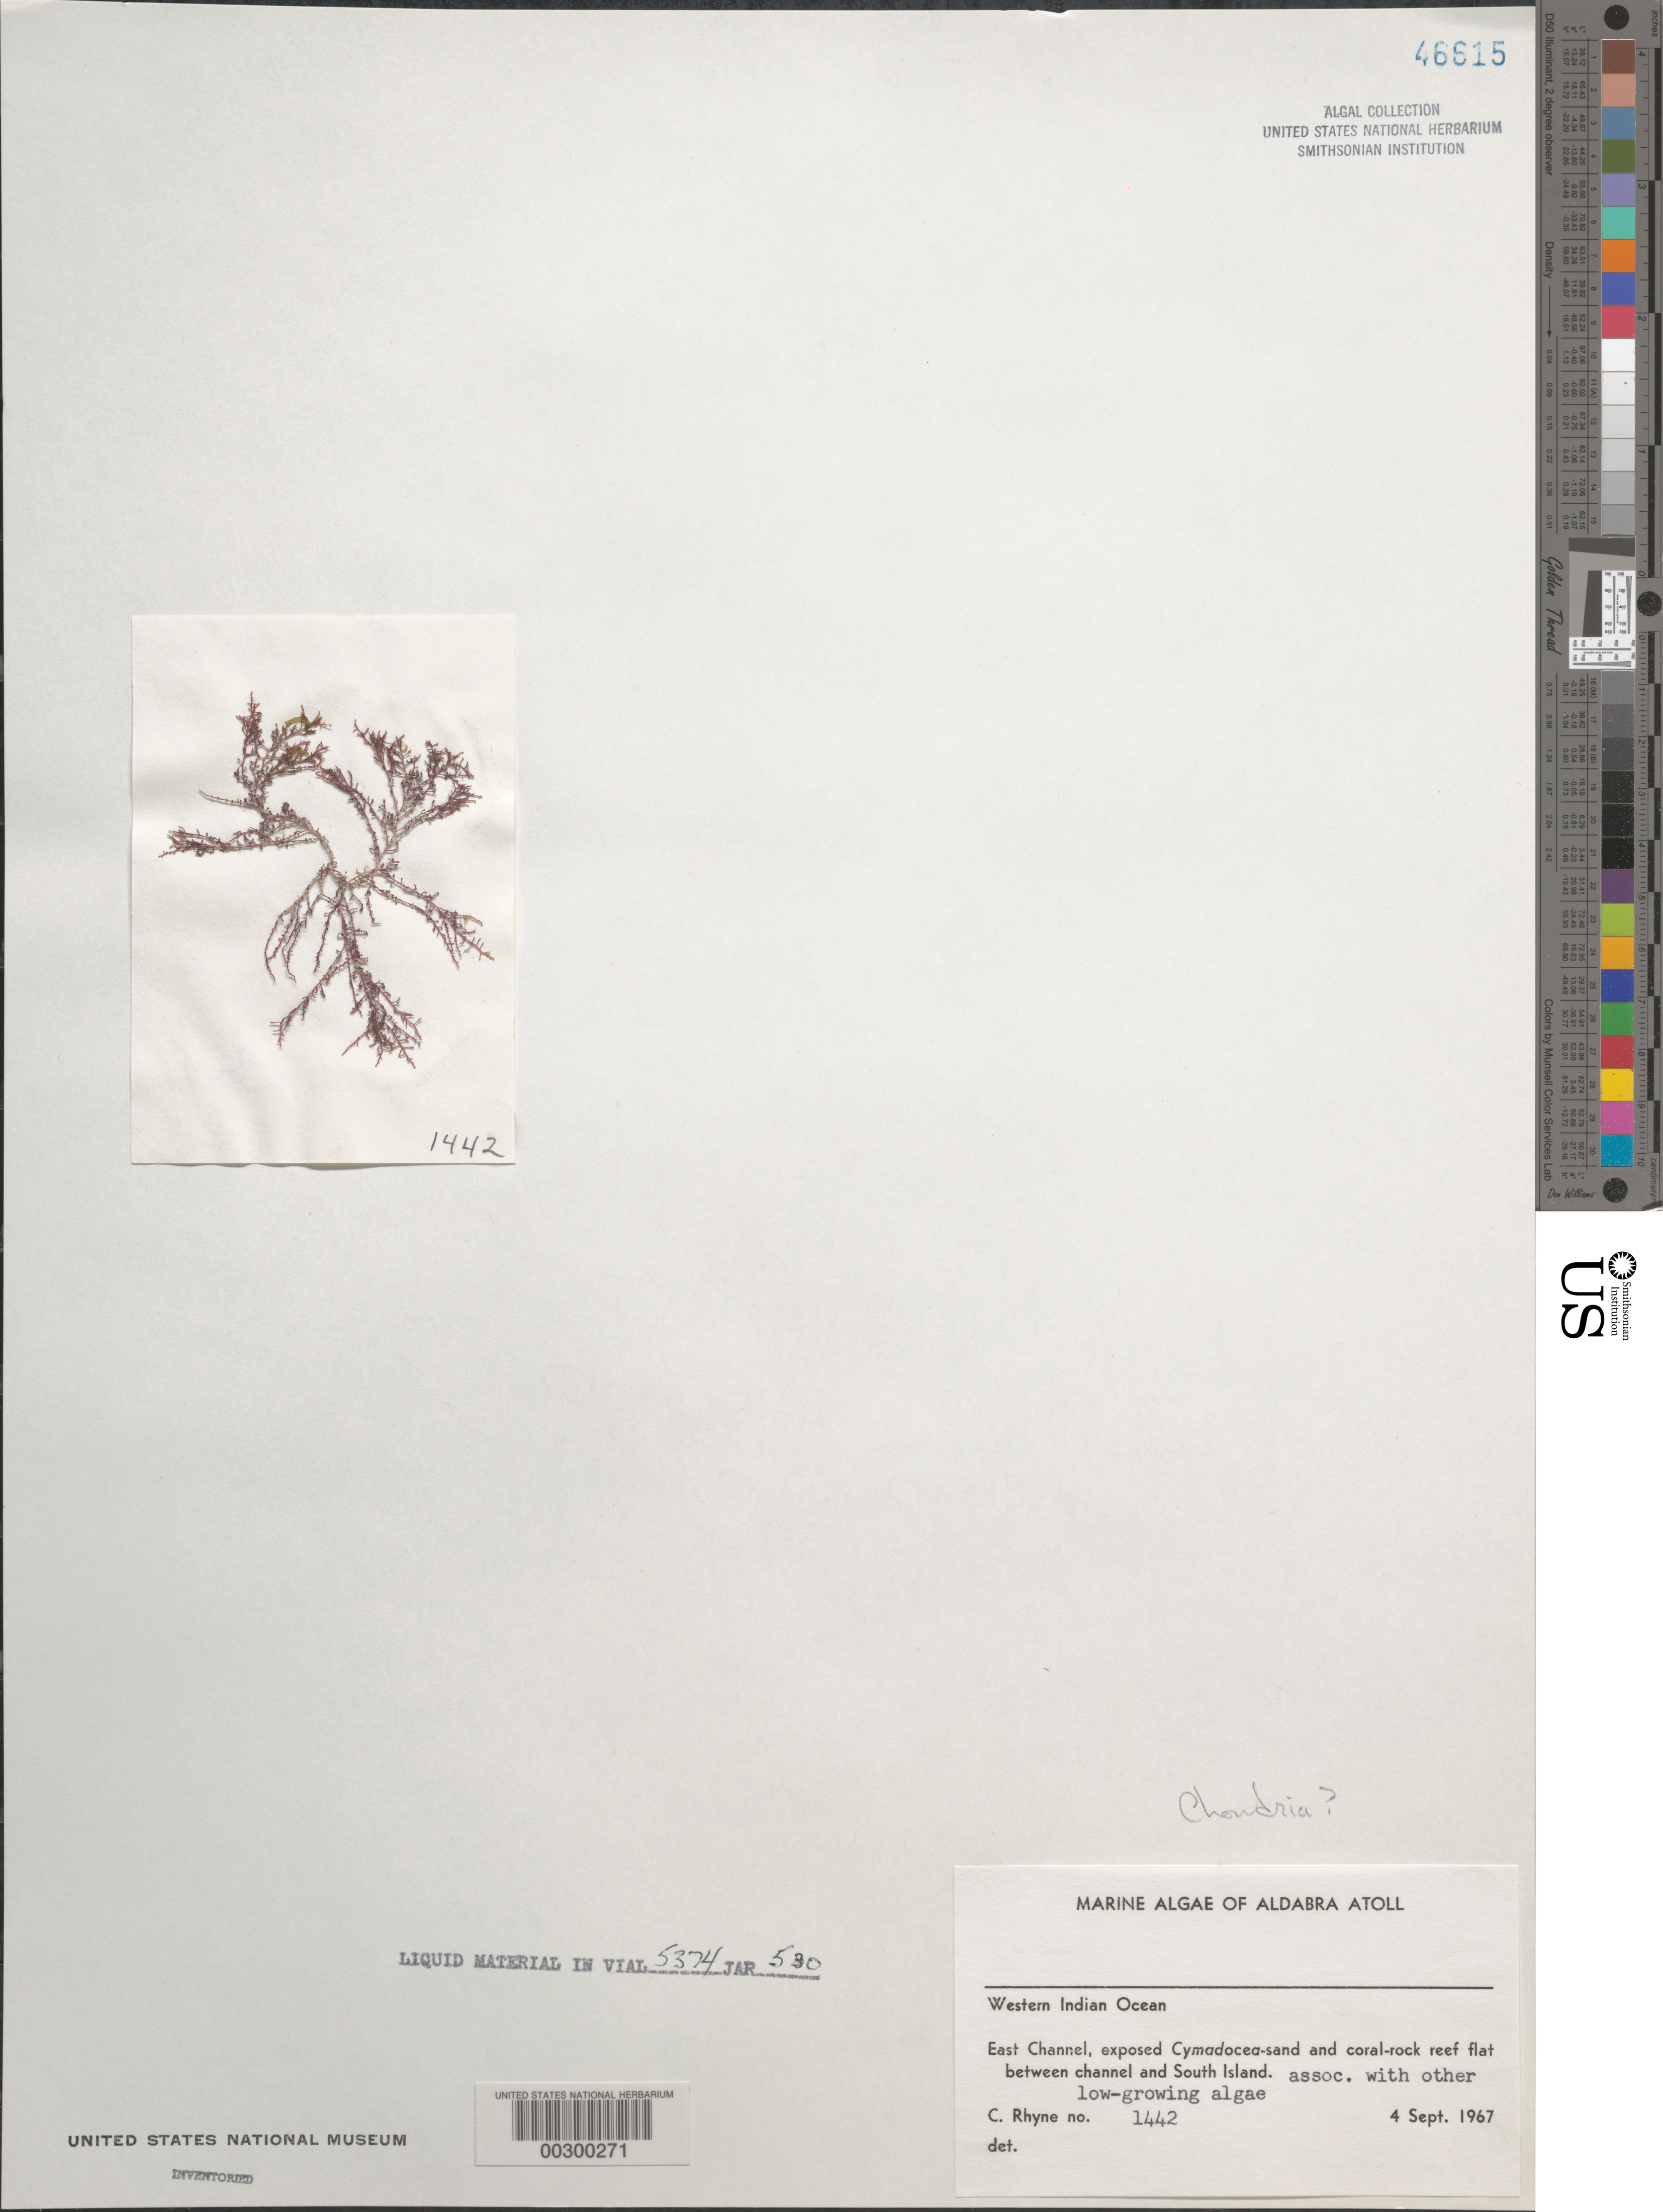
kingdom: Plantae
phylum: Rhodophyta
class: Florideophyceae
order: Ceramiales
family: Rhodomelaceae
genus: Chondria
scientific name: Chondria sp.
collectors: C. Rhyne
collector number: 1442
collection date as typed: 04 Sep 1967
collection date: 1967-09-04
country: Seychelles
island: Aldabra Atoll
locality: Between East Channel and South Island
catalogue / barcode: US 46615